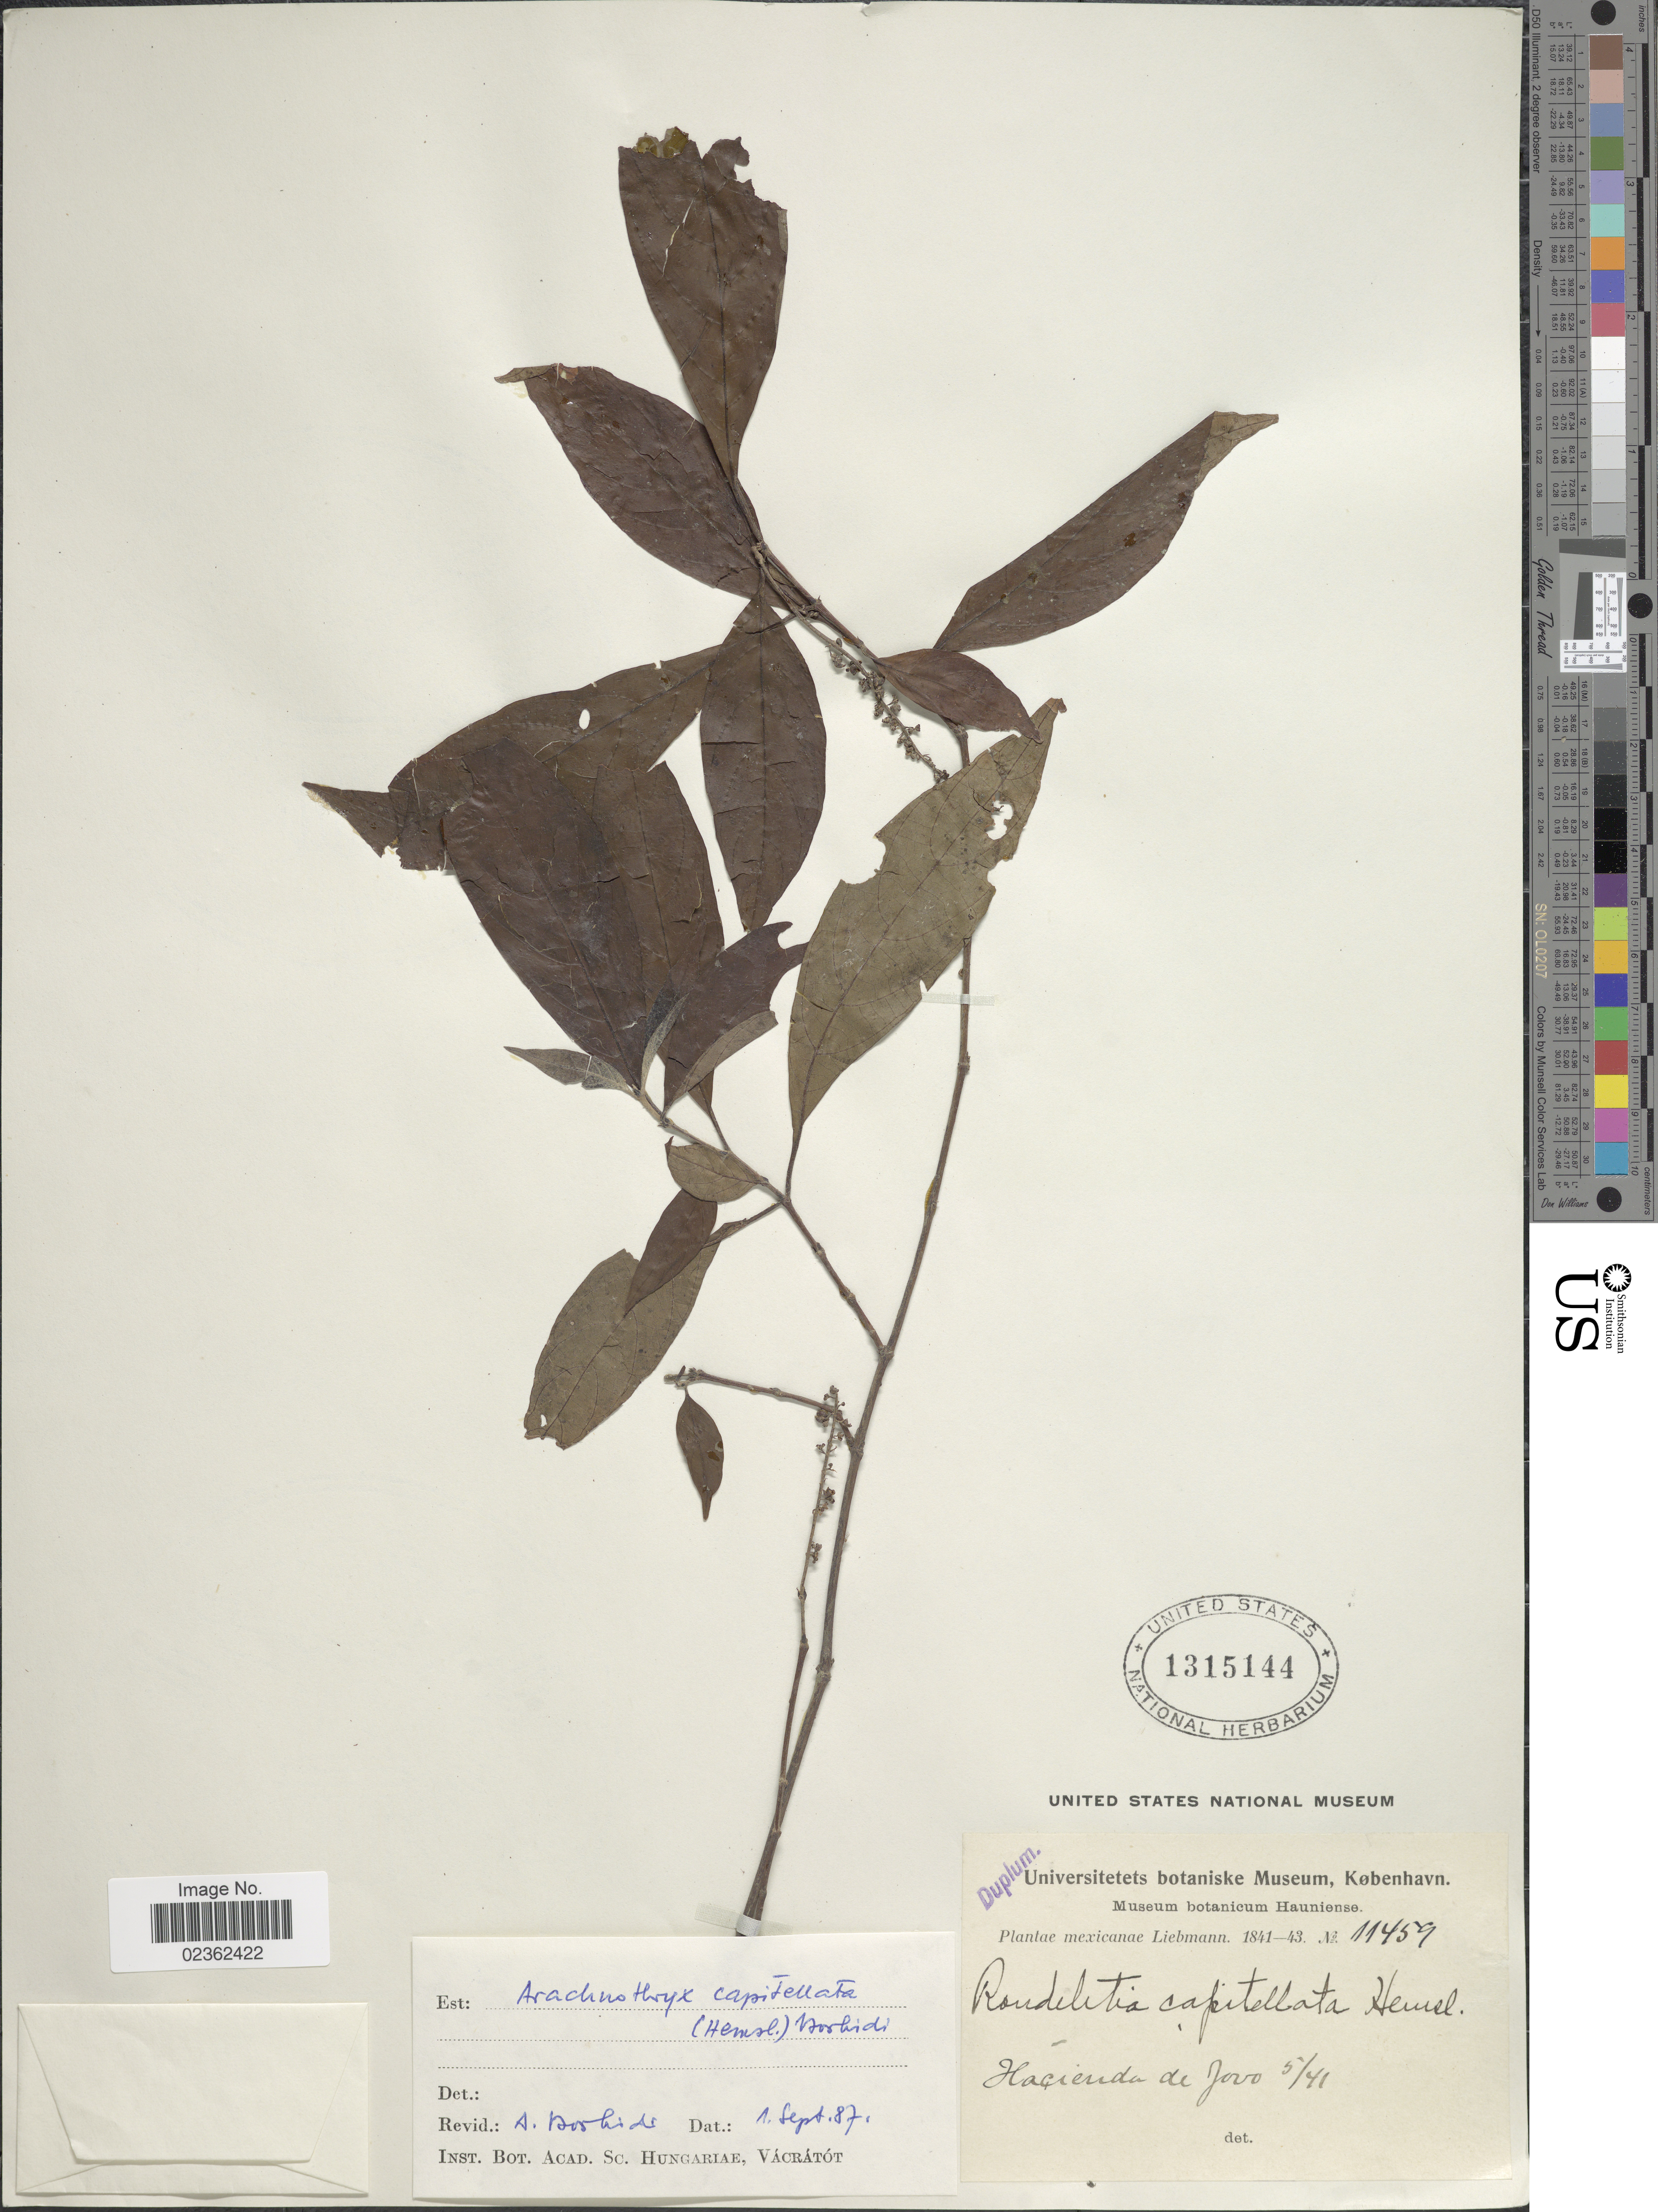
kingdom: Plantae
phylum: Tracheophyta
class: Magnoliopsida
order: Gentianales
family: Rubiaceae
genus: Arachnothryx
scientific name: Arachnothryx capitellata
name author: (Hemsl.) Borhidi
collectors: Liebmann, --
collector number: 11459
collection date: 1841-05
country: Mexico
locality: Hacienda de Jovo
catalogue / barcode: US 1315144